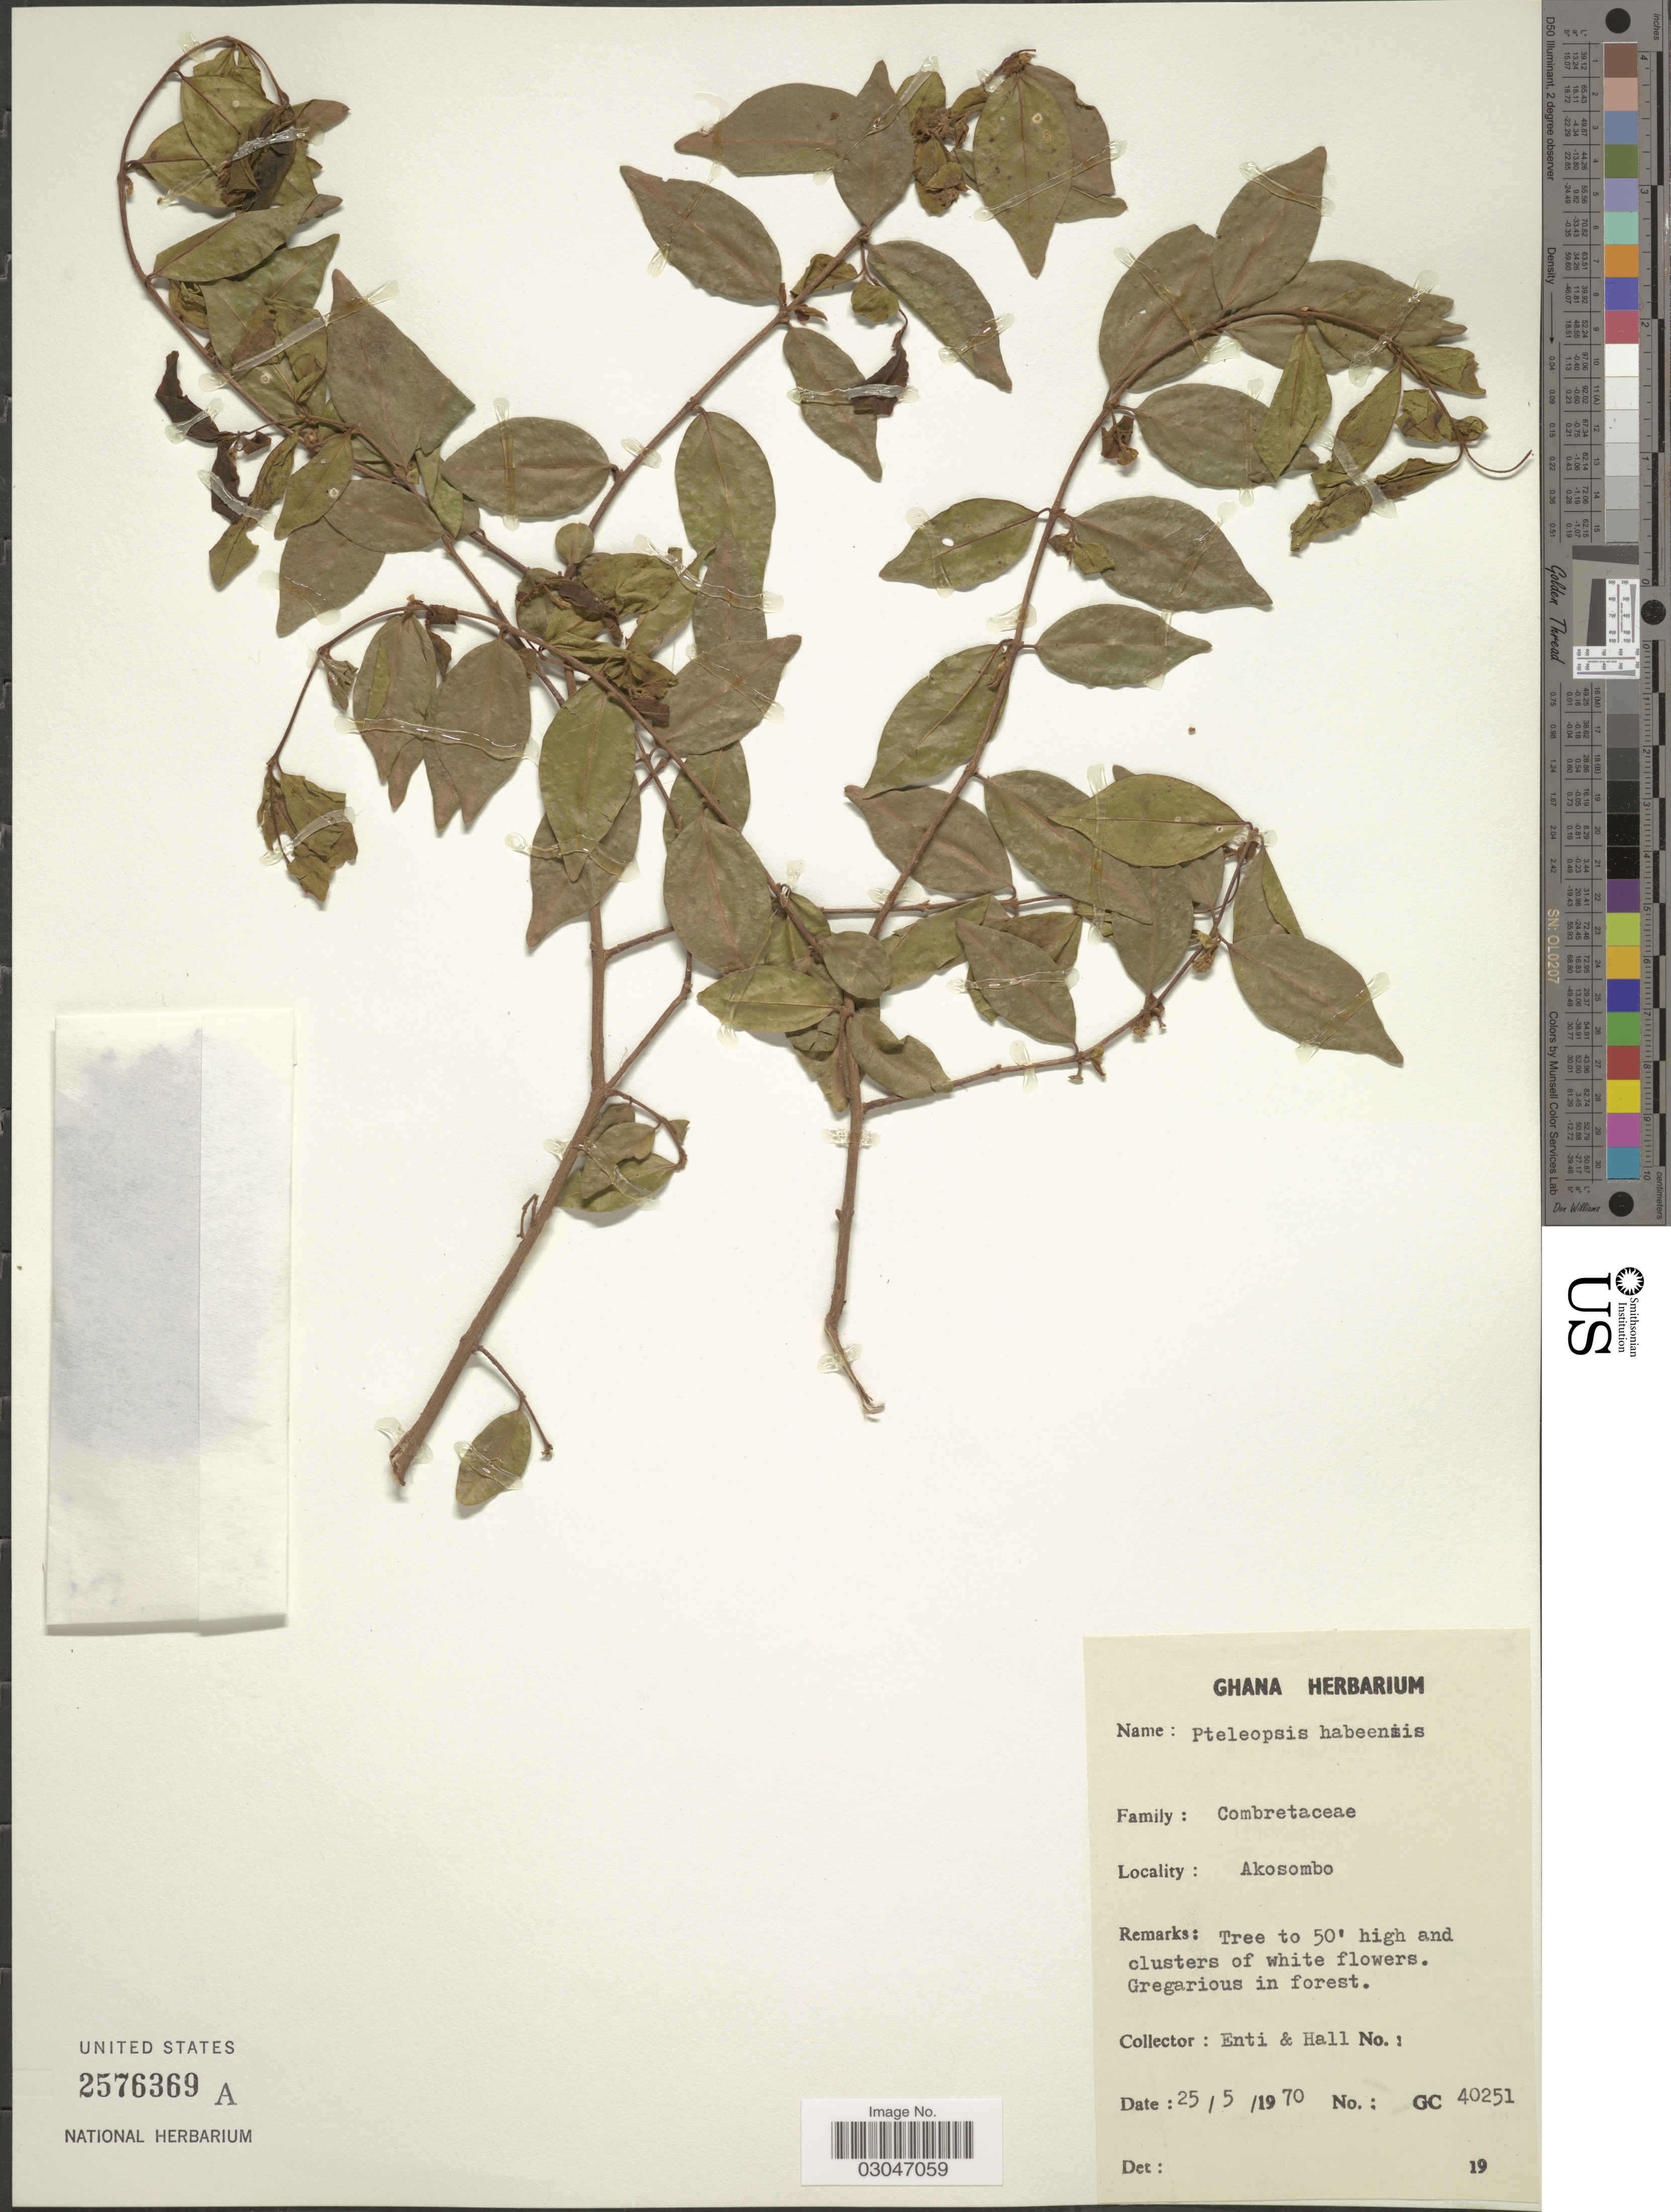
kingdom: Plantae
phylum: Tracheophyta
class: Magnoliopsida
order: Myrtales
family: Combretaceae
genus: Pteleopsis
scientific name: Pteleopsis habeensis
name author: Aubrév. ex Keay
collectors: -. Enti & -- Hall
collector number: GC 40251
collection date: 1970-05-25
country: Ghana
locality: Akosombo.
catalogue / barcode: US 2576369A